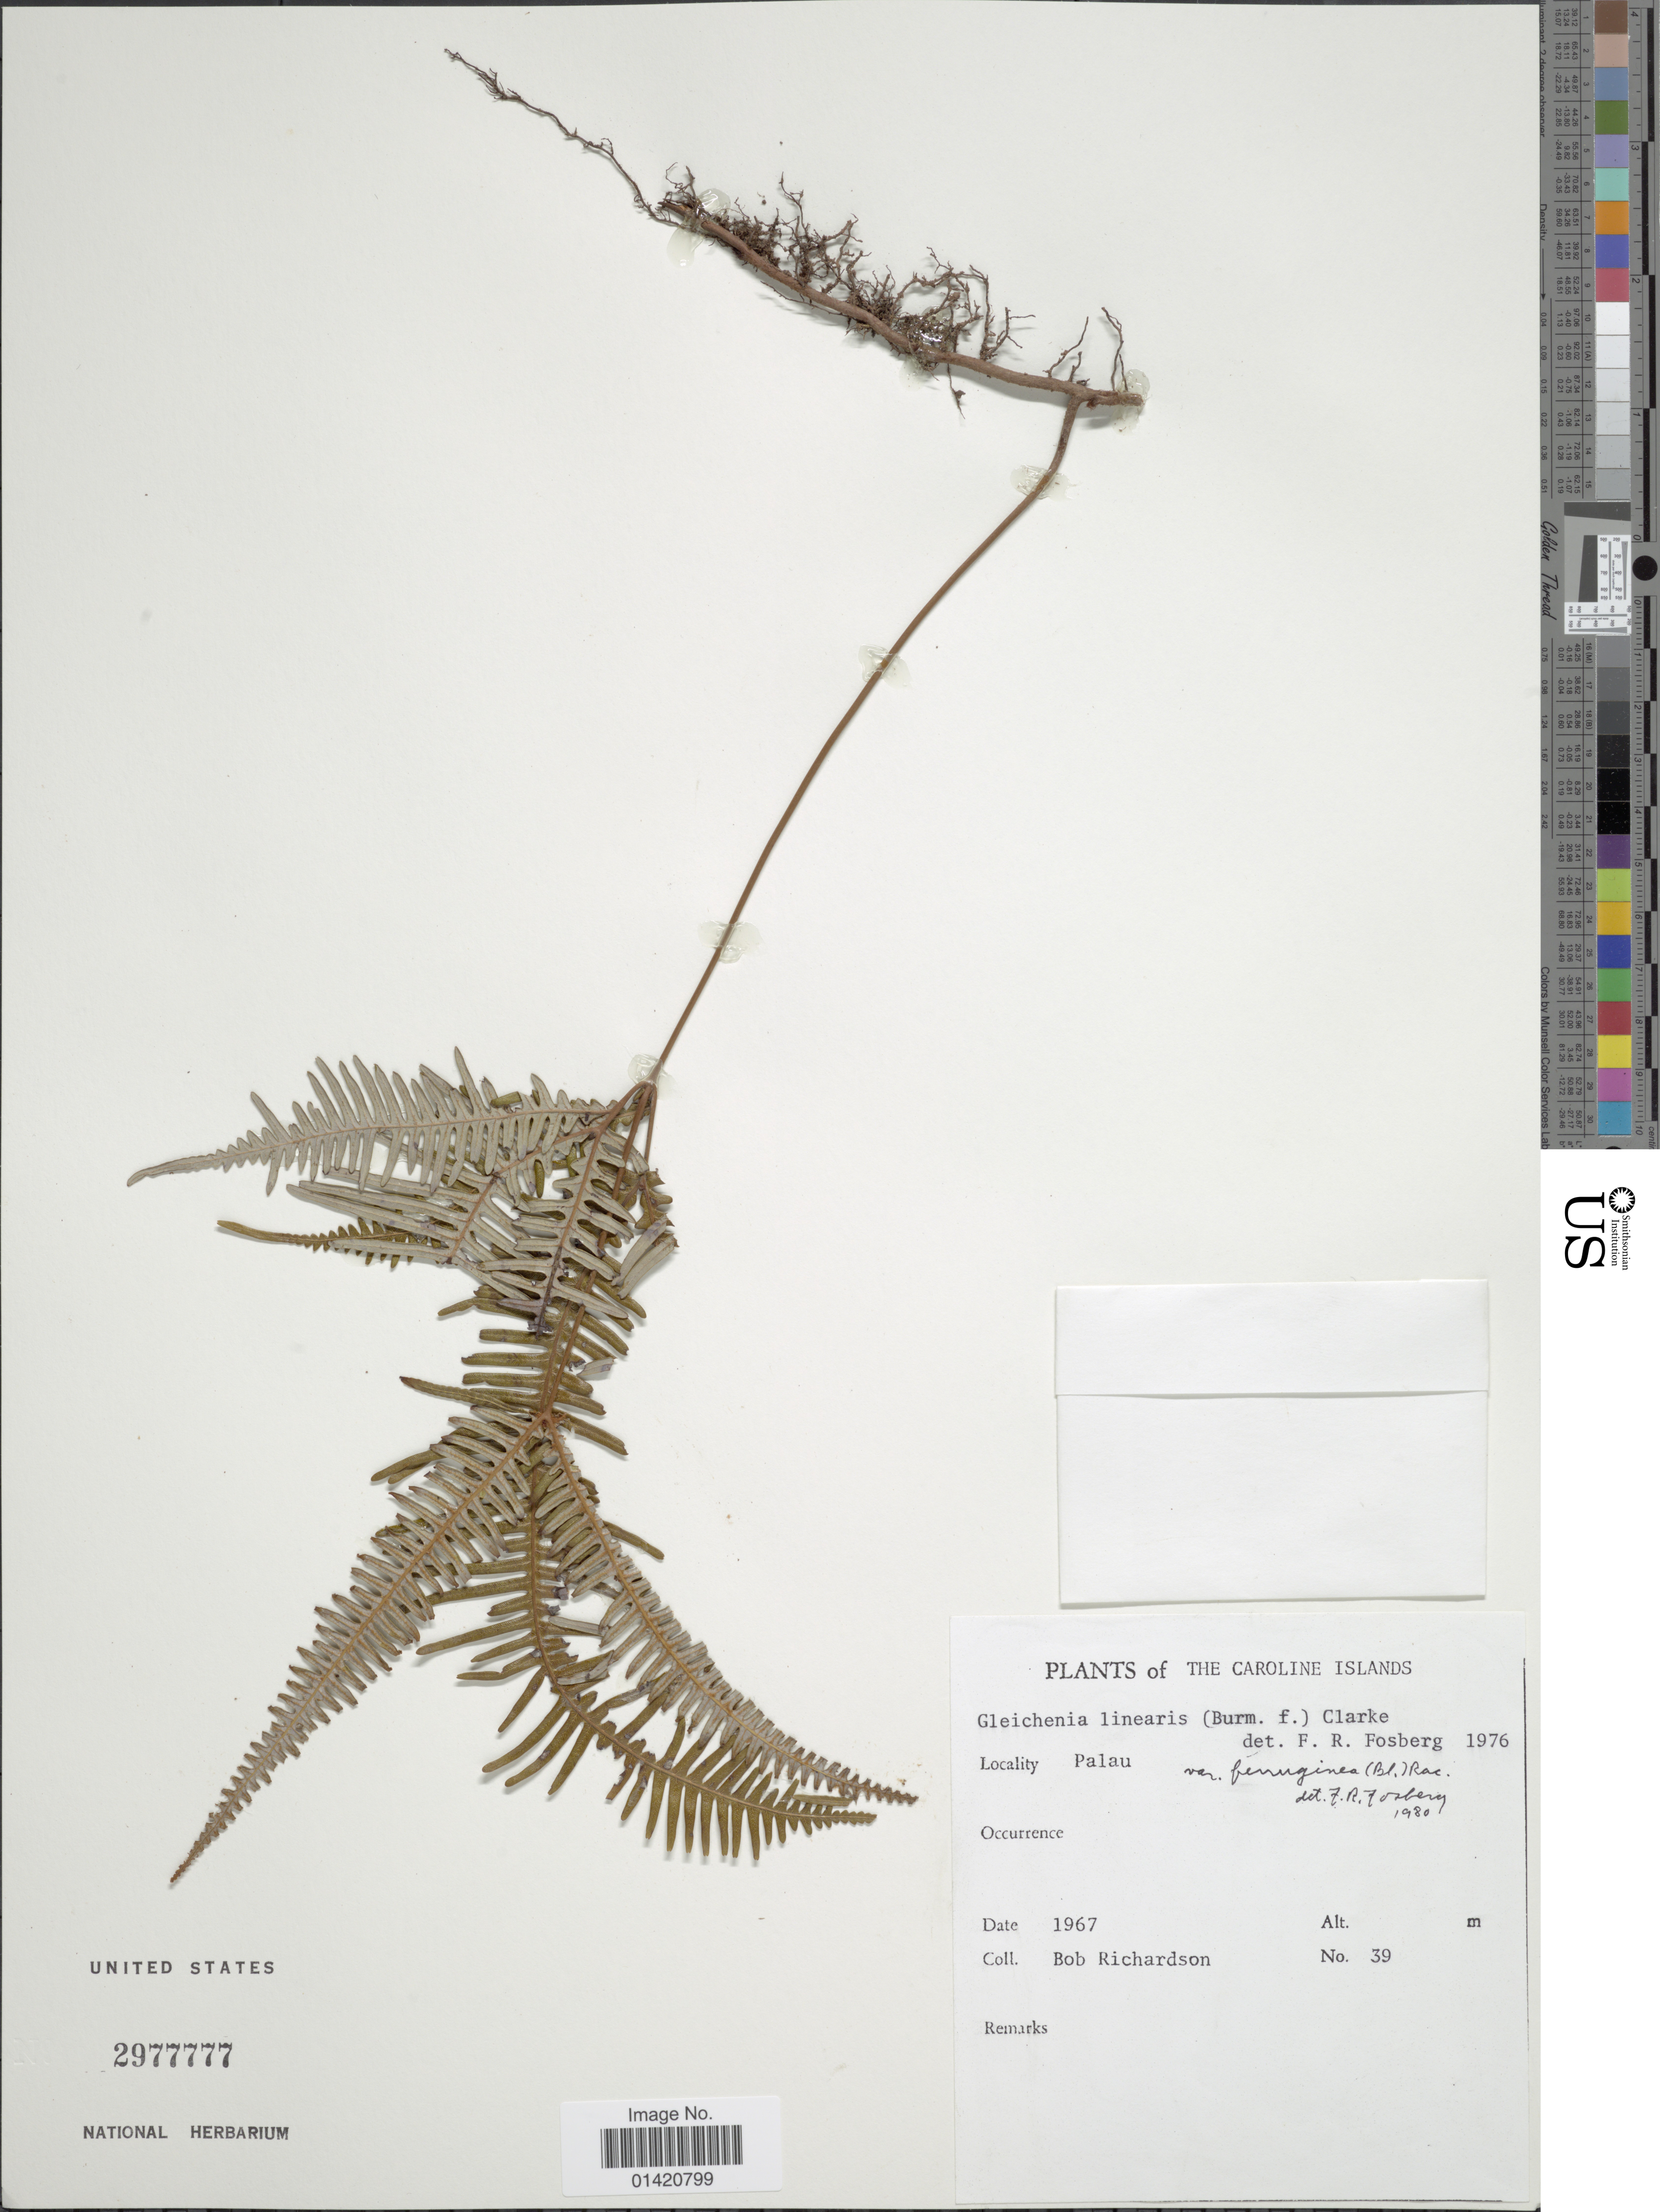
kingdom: Plantae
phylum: Tracheophyta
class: Polypodiopsida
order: Gleicheniales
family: Gleicheniaceae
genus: Dicranopteris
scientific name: Dicranopteris linearis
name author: (Burm. f.) Underw.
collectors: B. Richardson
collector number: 39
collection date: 1967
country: Palau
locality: The Caroline Islands, Palau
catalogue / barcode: US 2977777